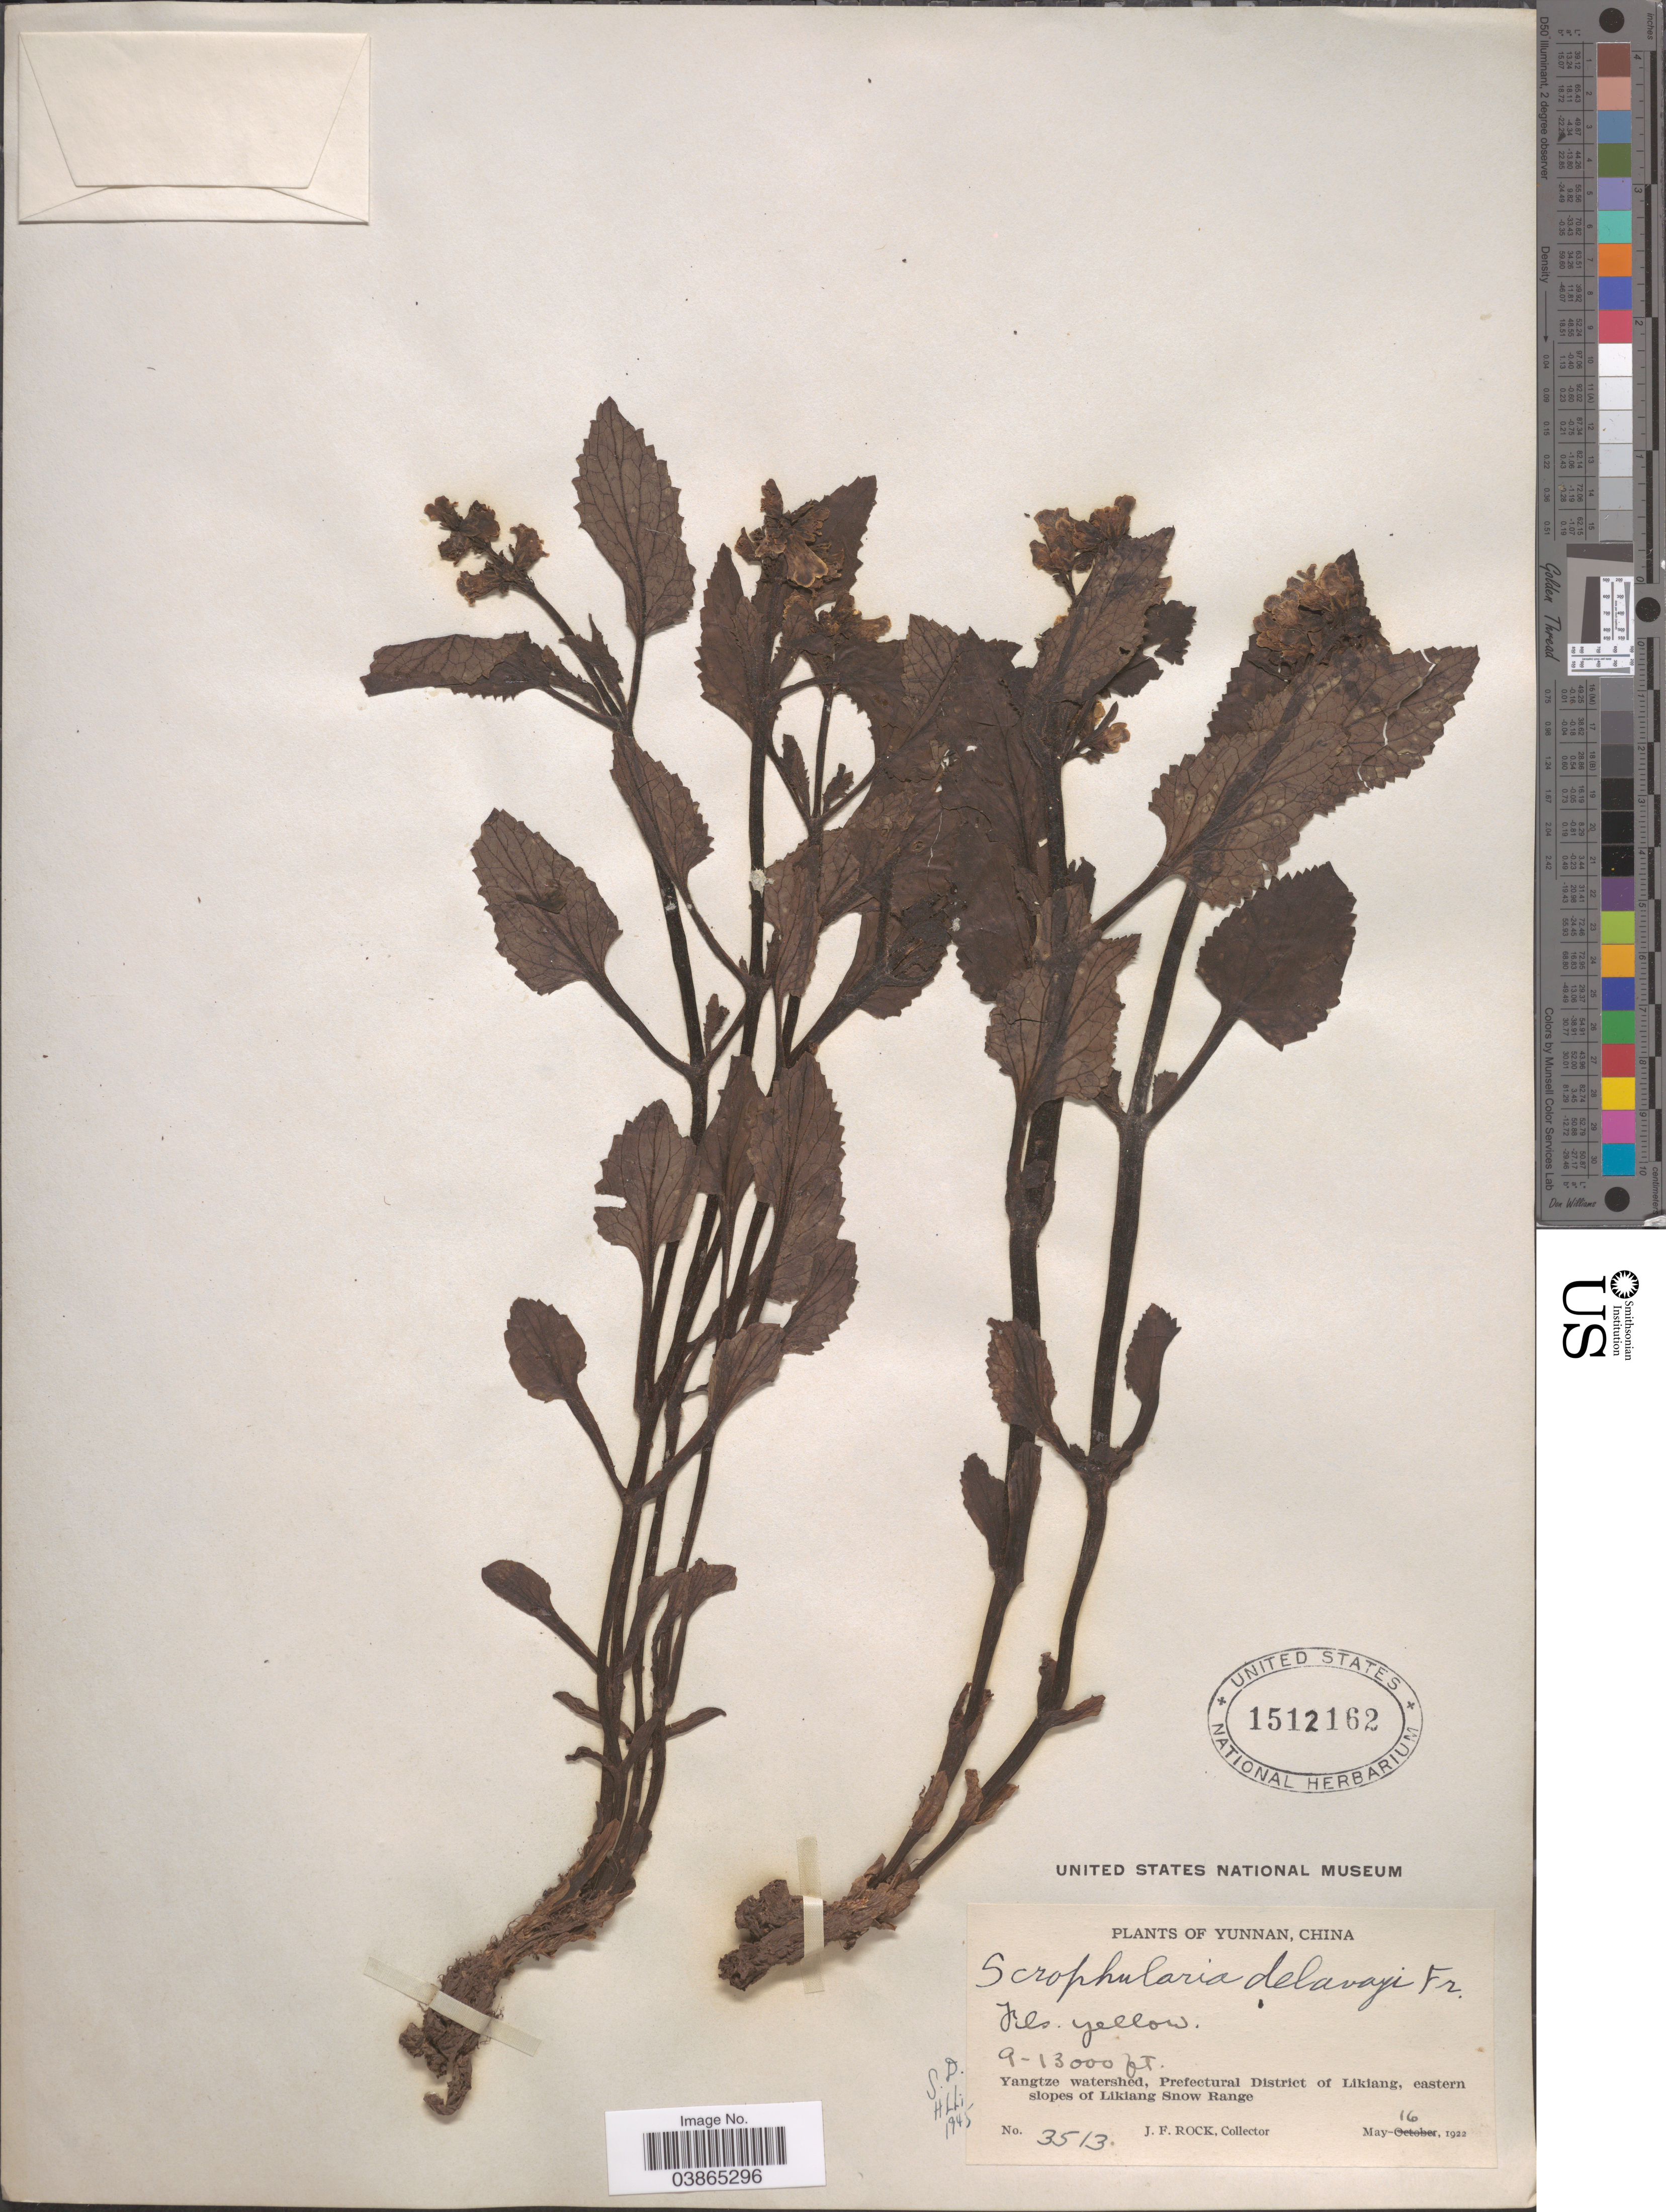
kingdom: Plantae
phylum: Tracheophyta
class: Magnoliopsida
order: Lamiales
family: Scrophulariaceae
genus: Scrophularia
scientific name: Scrophularia delavayi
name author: Franch.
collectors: J. Rock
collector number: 3513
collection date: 1922-05-16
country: China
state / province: Yunnan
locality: Yangtze watershed, Prefectural District of Likiang, eastern slopes of Likiang Snow Range.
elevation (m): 2743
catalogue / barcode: US 1512162